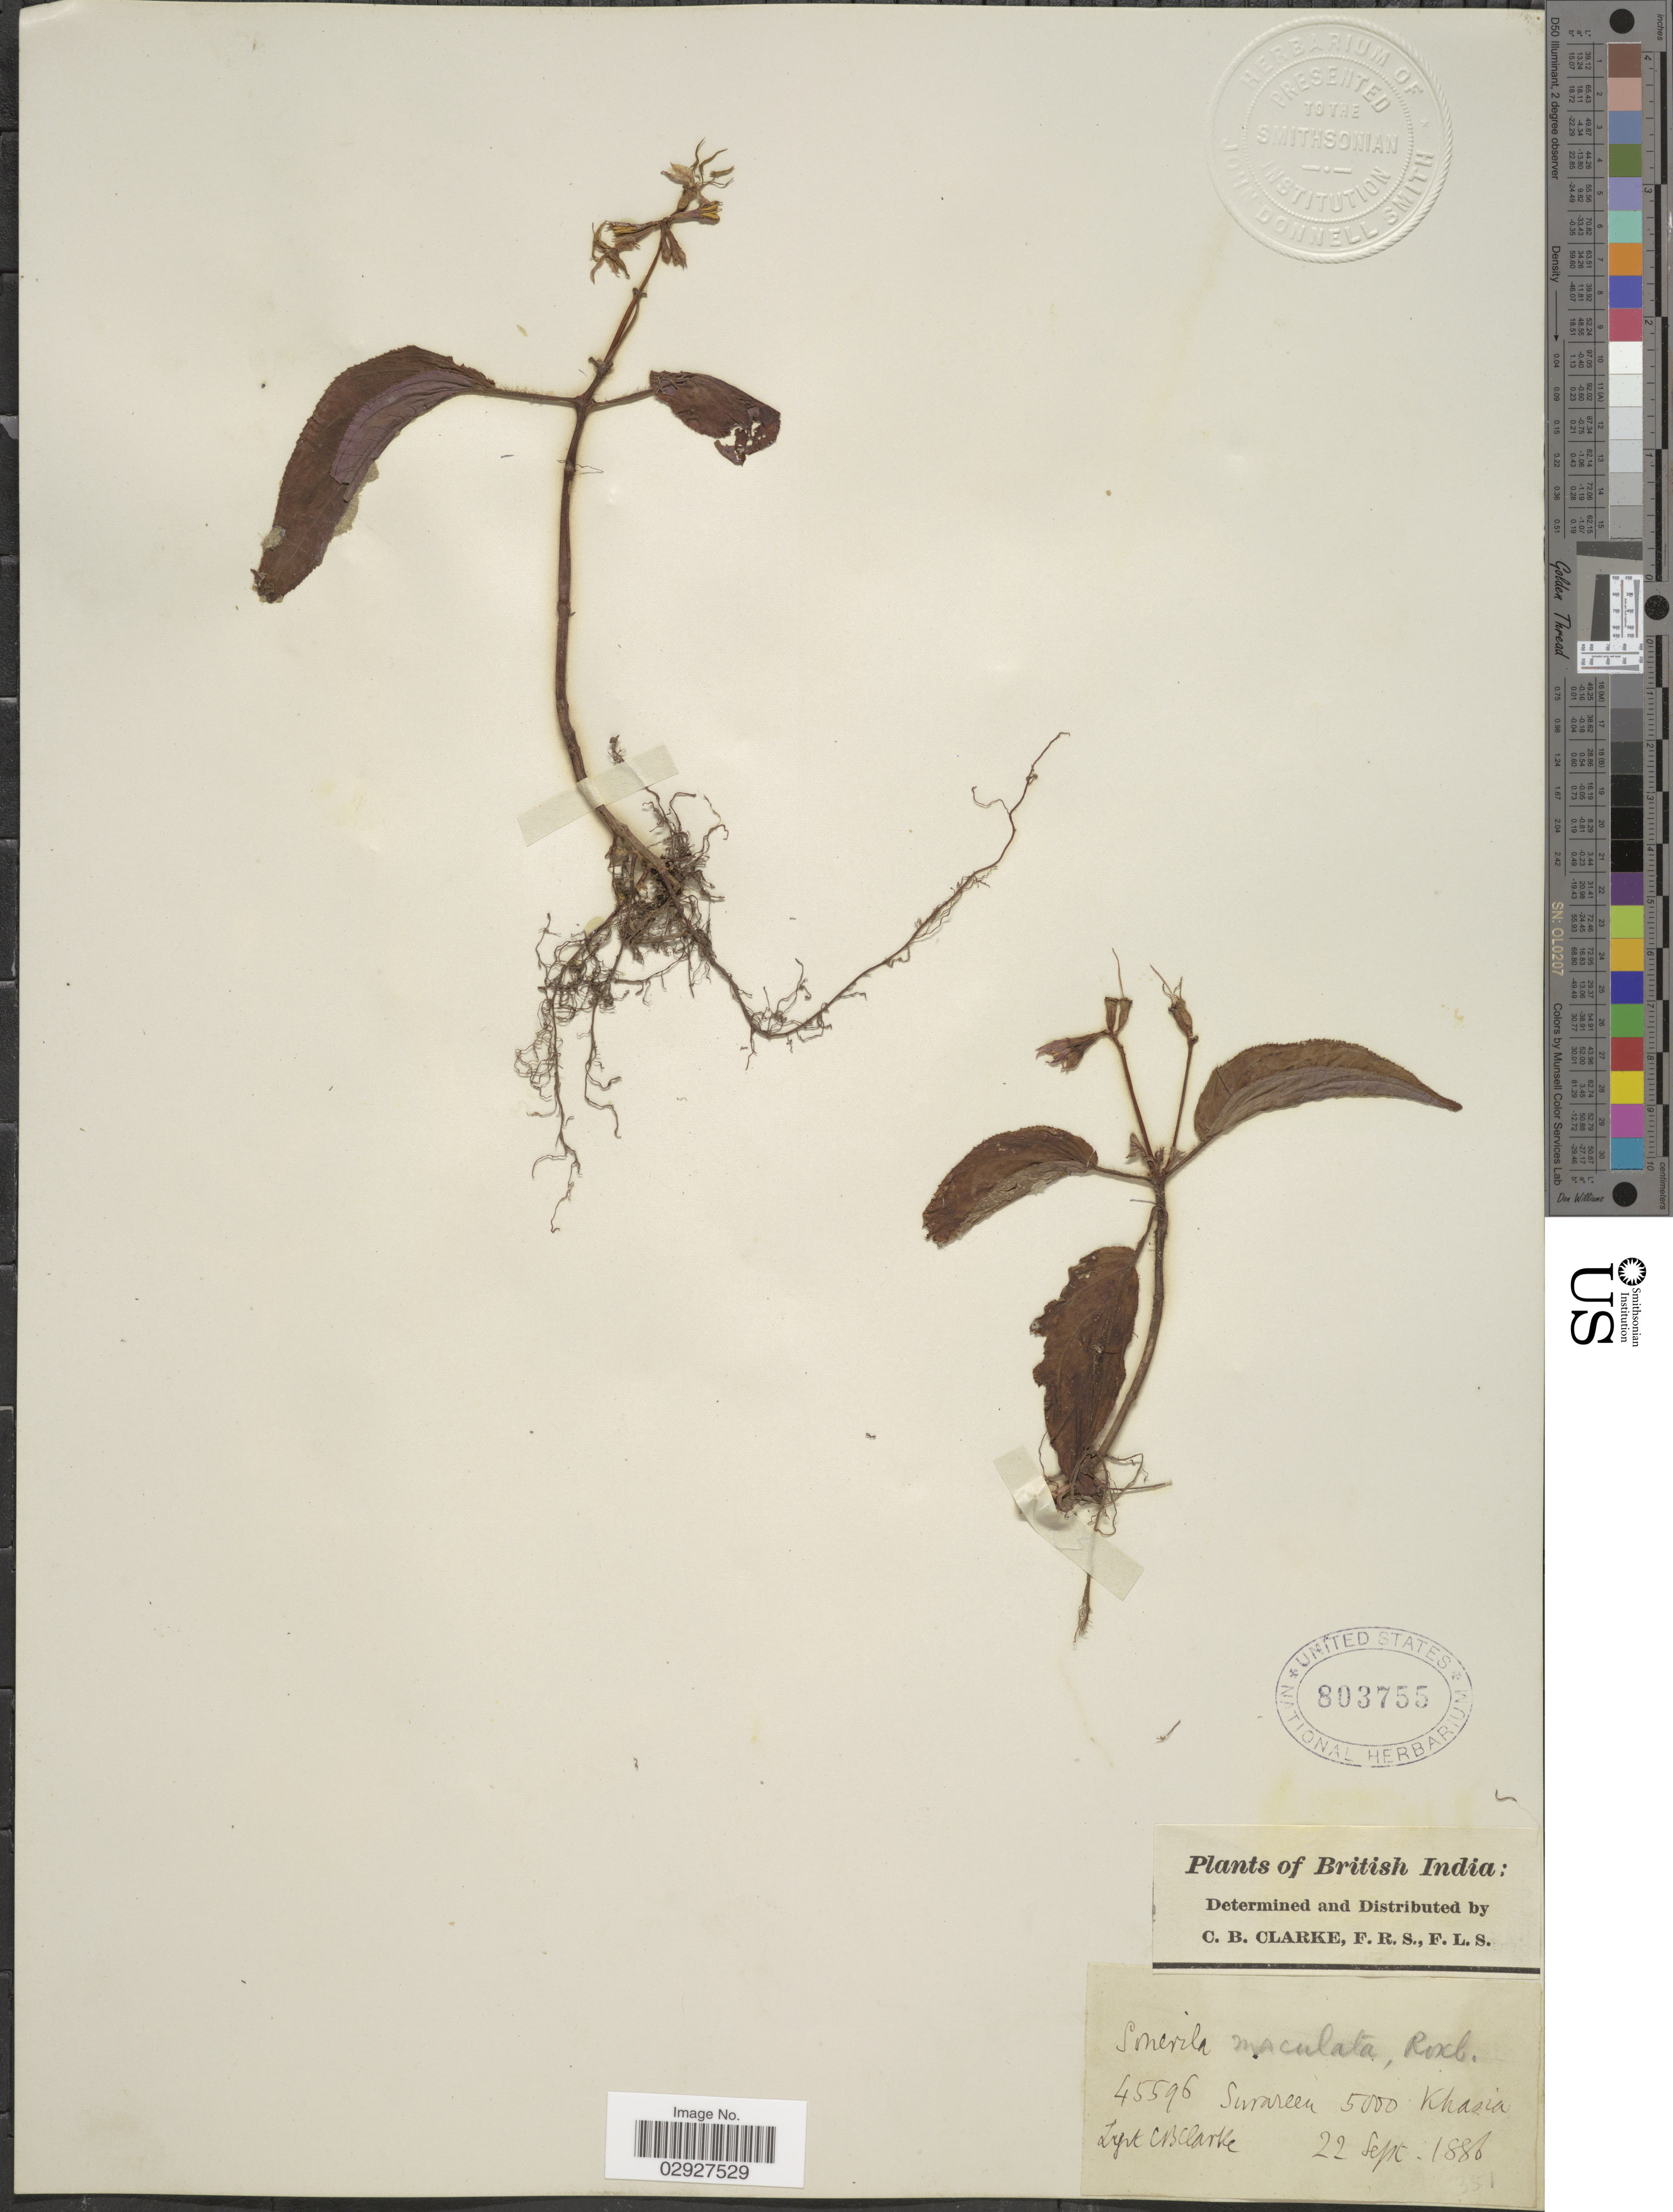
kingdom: Plantae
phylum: Tracheophyta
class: Magnoliopsida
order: Myrtales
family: Melastomataceae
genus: Sonerila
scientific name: Sonerila maculata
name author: Roxb.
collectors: C. B. Clarke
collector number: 45596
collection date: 1886-09-22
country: India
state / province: Meghalaya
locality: British India. Surareen, Khasia.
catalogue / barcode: US 803755